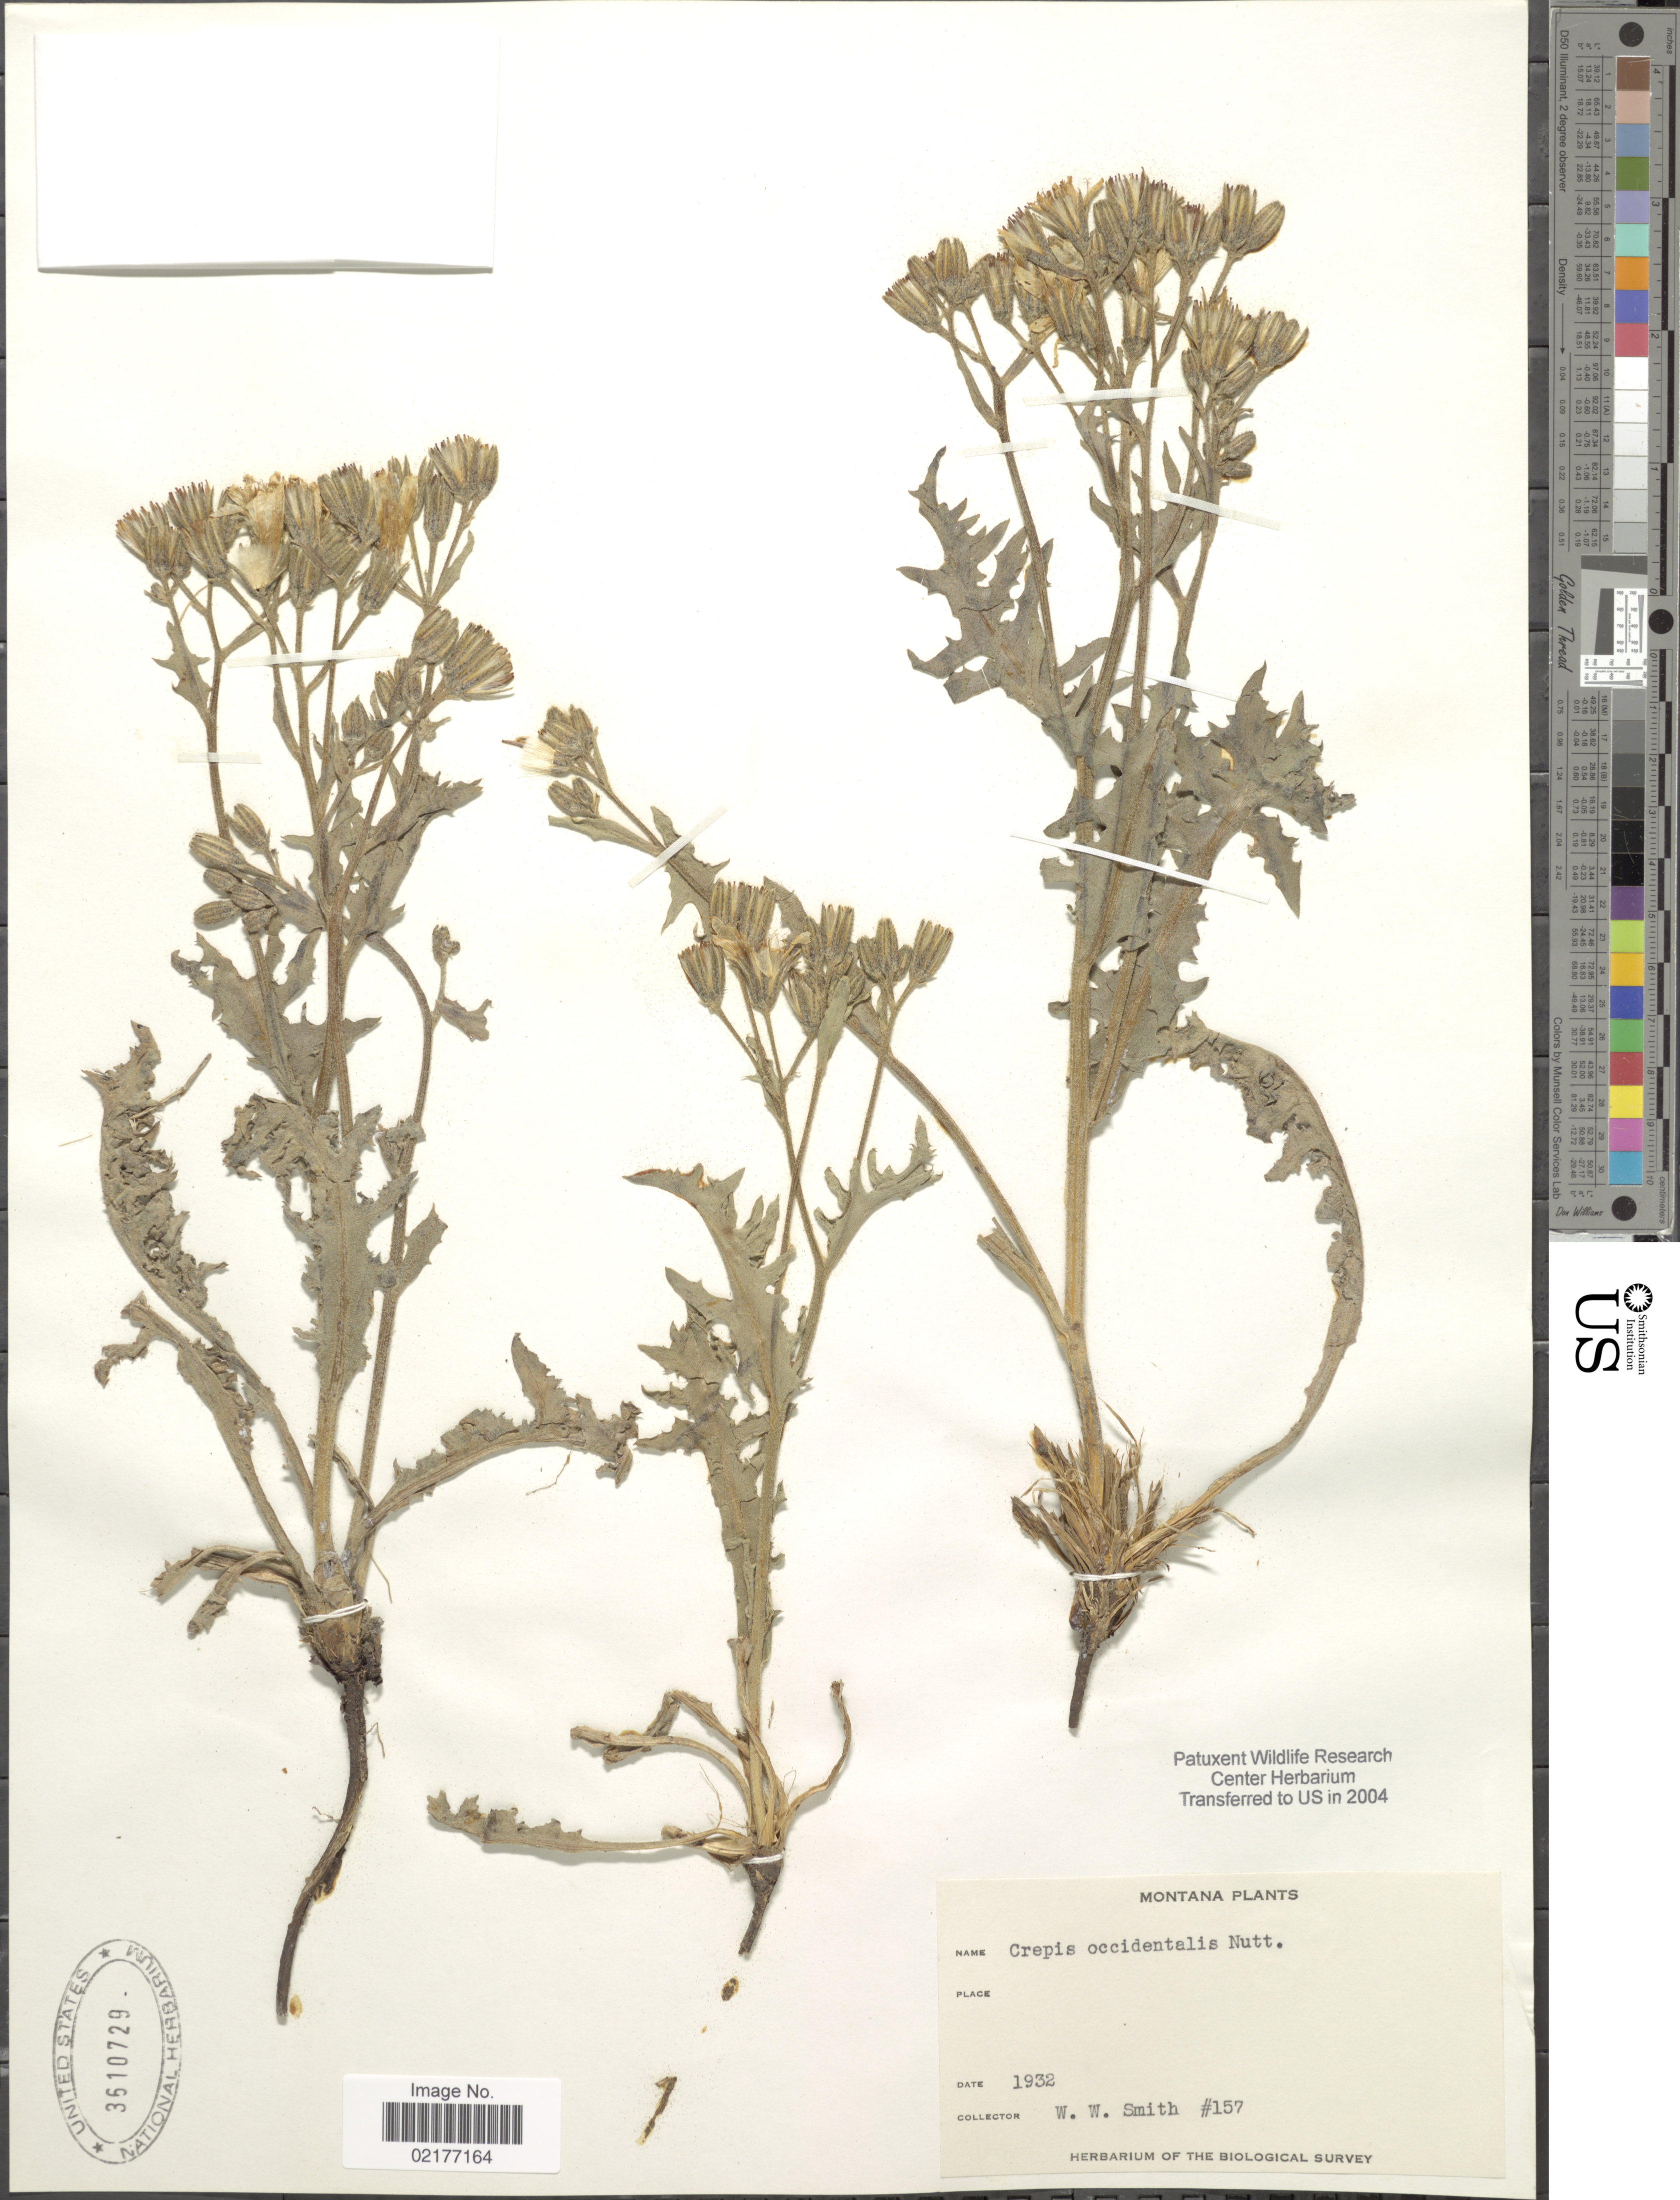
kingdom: Plantae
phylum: Tracheophyta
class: Magnoliopsida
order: Asterales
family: Asteraceae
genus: Crepis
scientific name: Crepis occidentalis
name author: Nutt.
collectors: W. W. Smith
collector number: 157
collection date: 1932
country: United States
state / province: Montana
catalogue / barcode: US 3610729